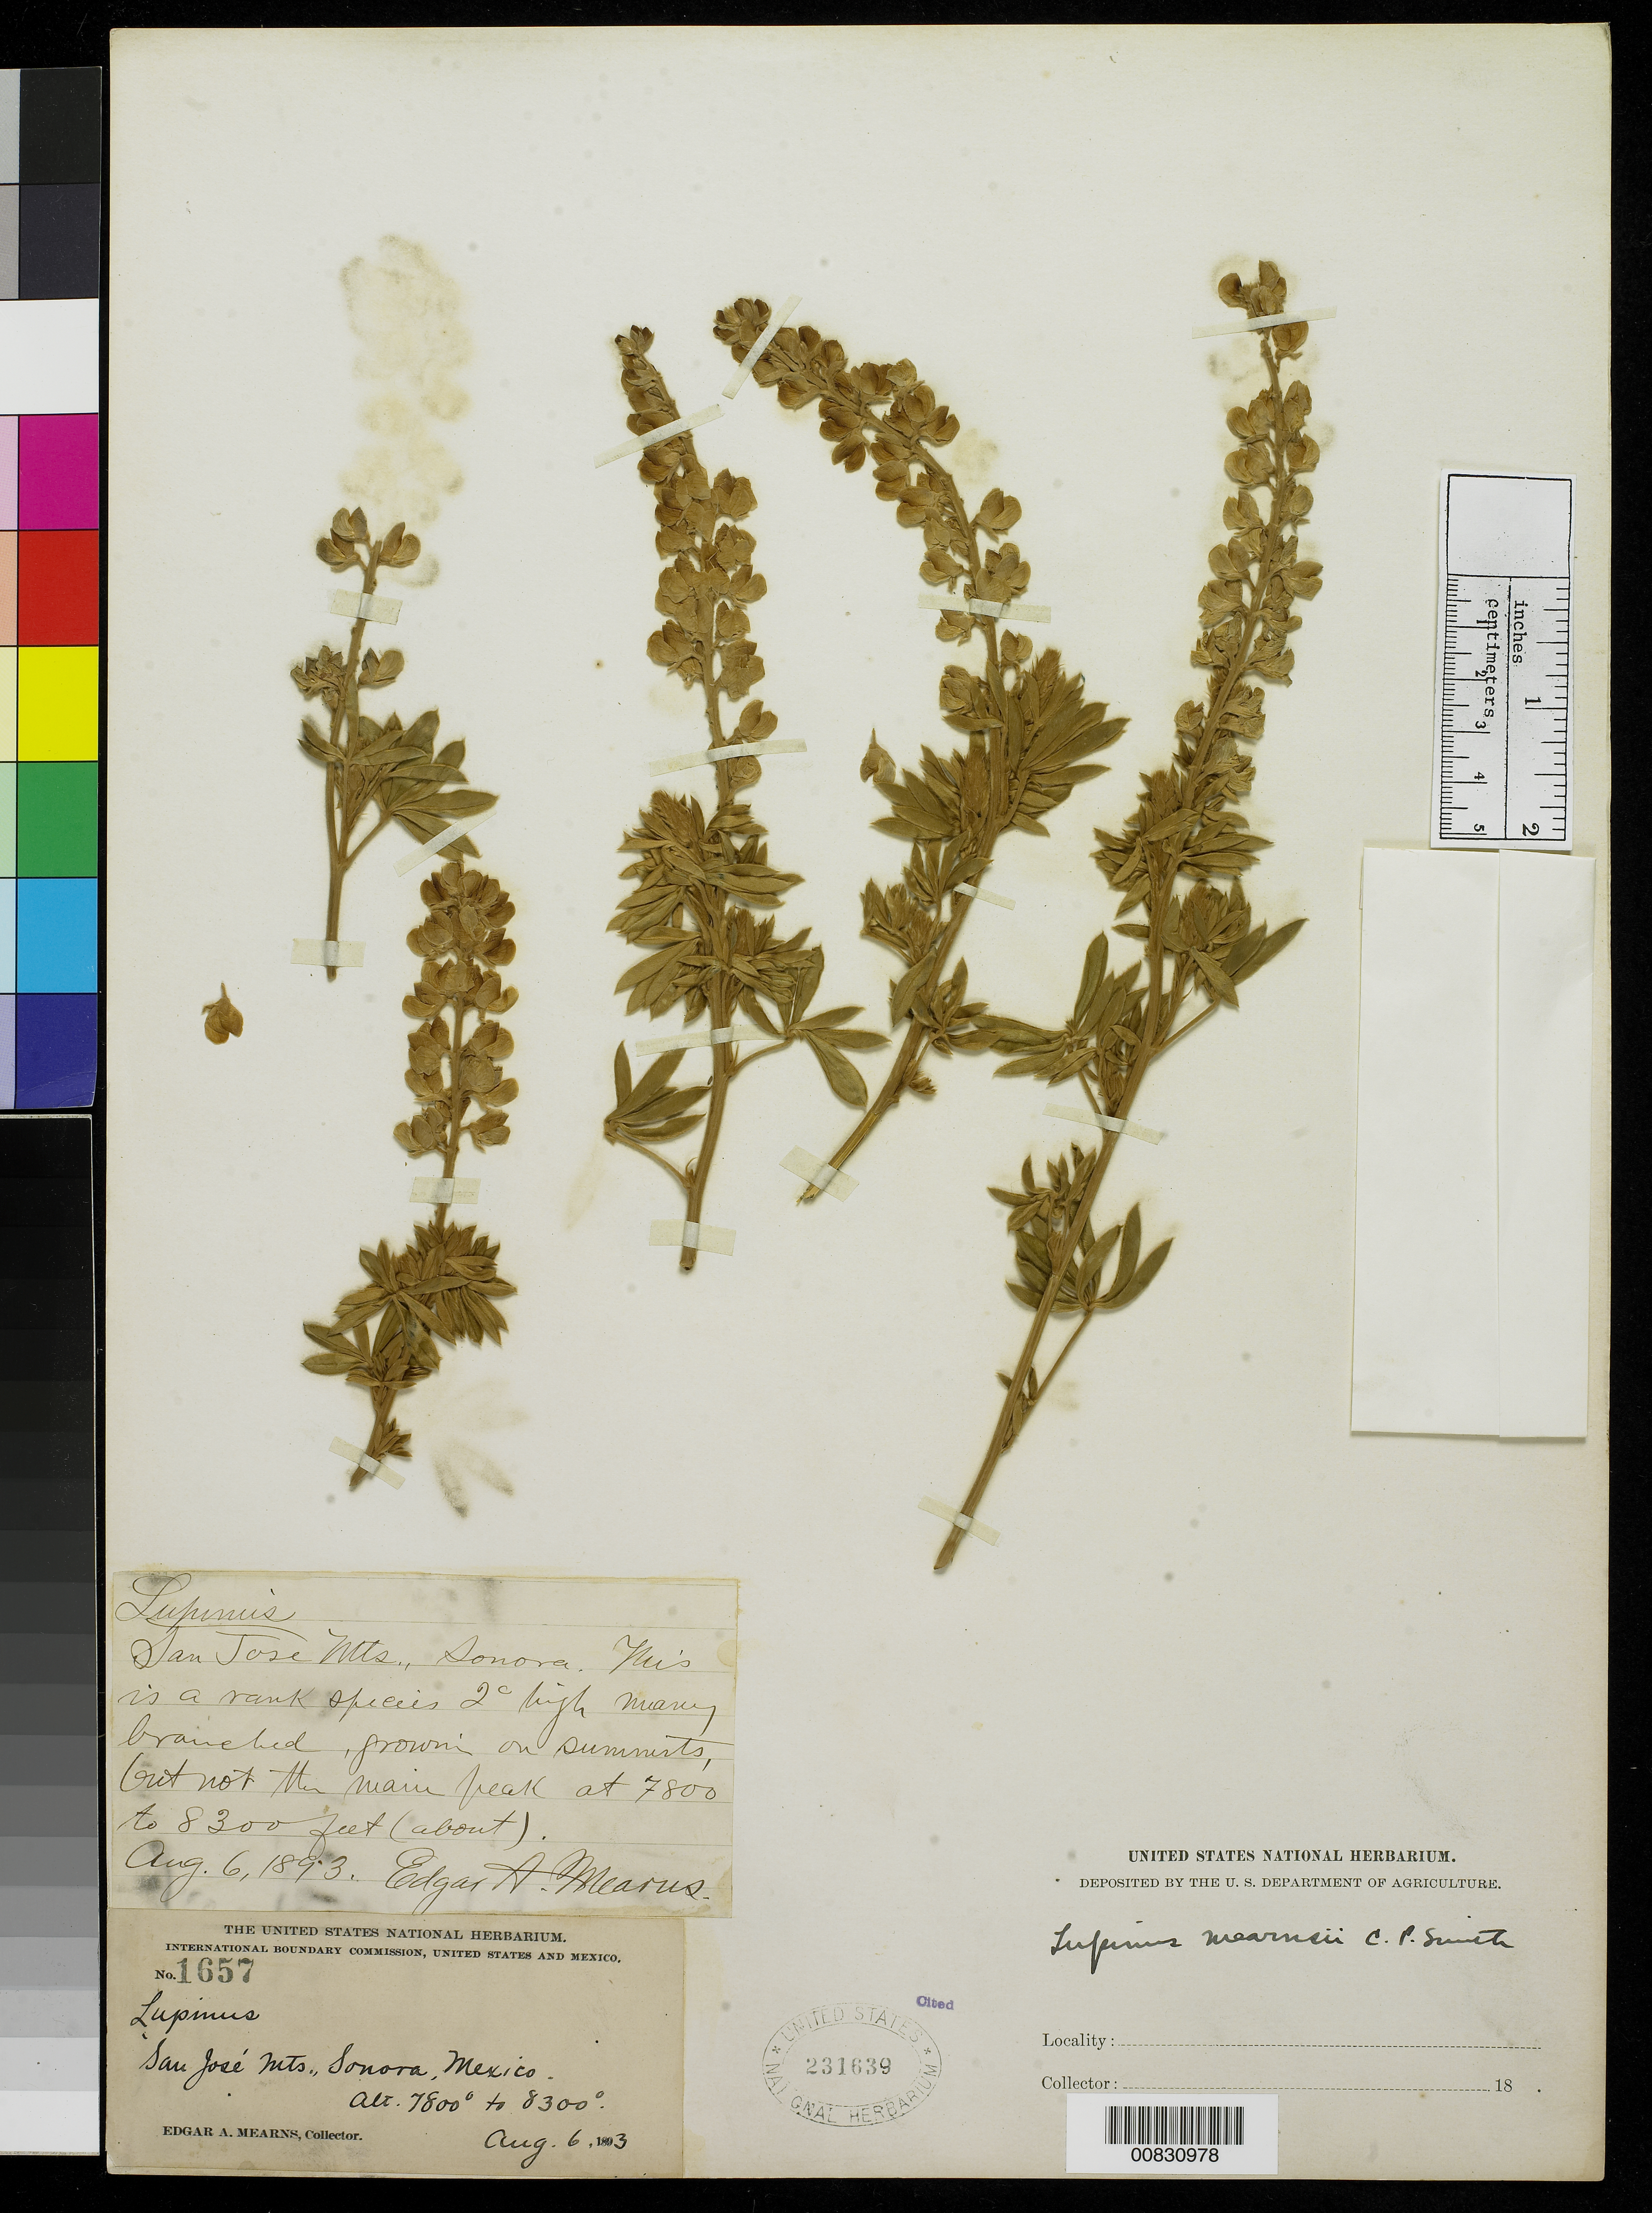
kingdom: Plantae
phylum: Tracheophyta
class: Magnoliopsida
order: Fabales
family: Fabaceae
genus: Lupinus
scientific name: Lupinus mearnsii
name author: C.P. Sm.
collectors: E. A. Mearns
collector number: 1657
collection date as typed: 06 Aug 1893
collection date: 1893-08-06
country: Mexico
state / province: Sonora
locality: San José Mts., Sonora.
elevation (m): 2377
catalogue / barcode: US 231639